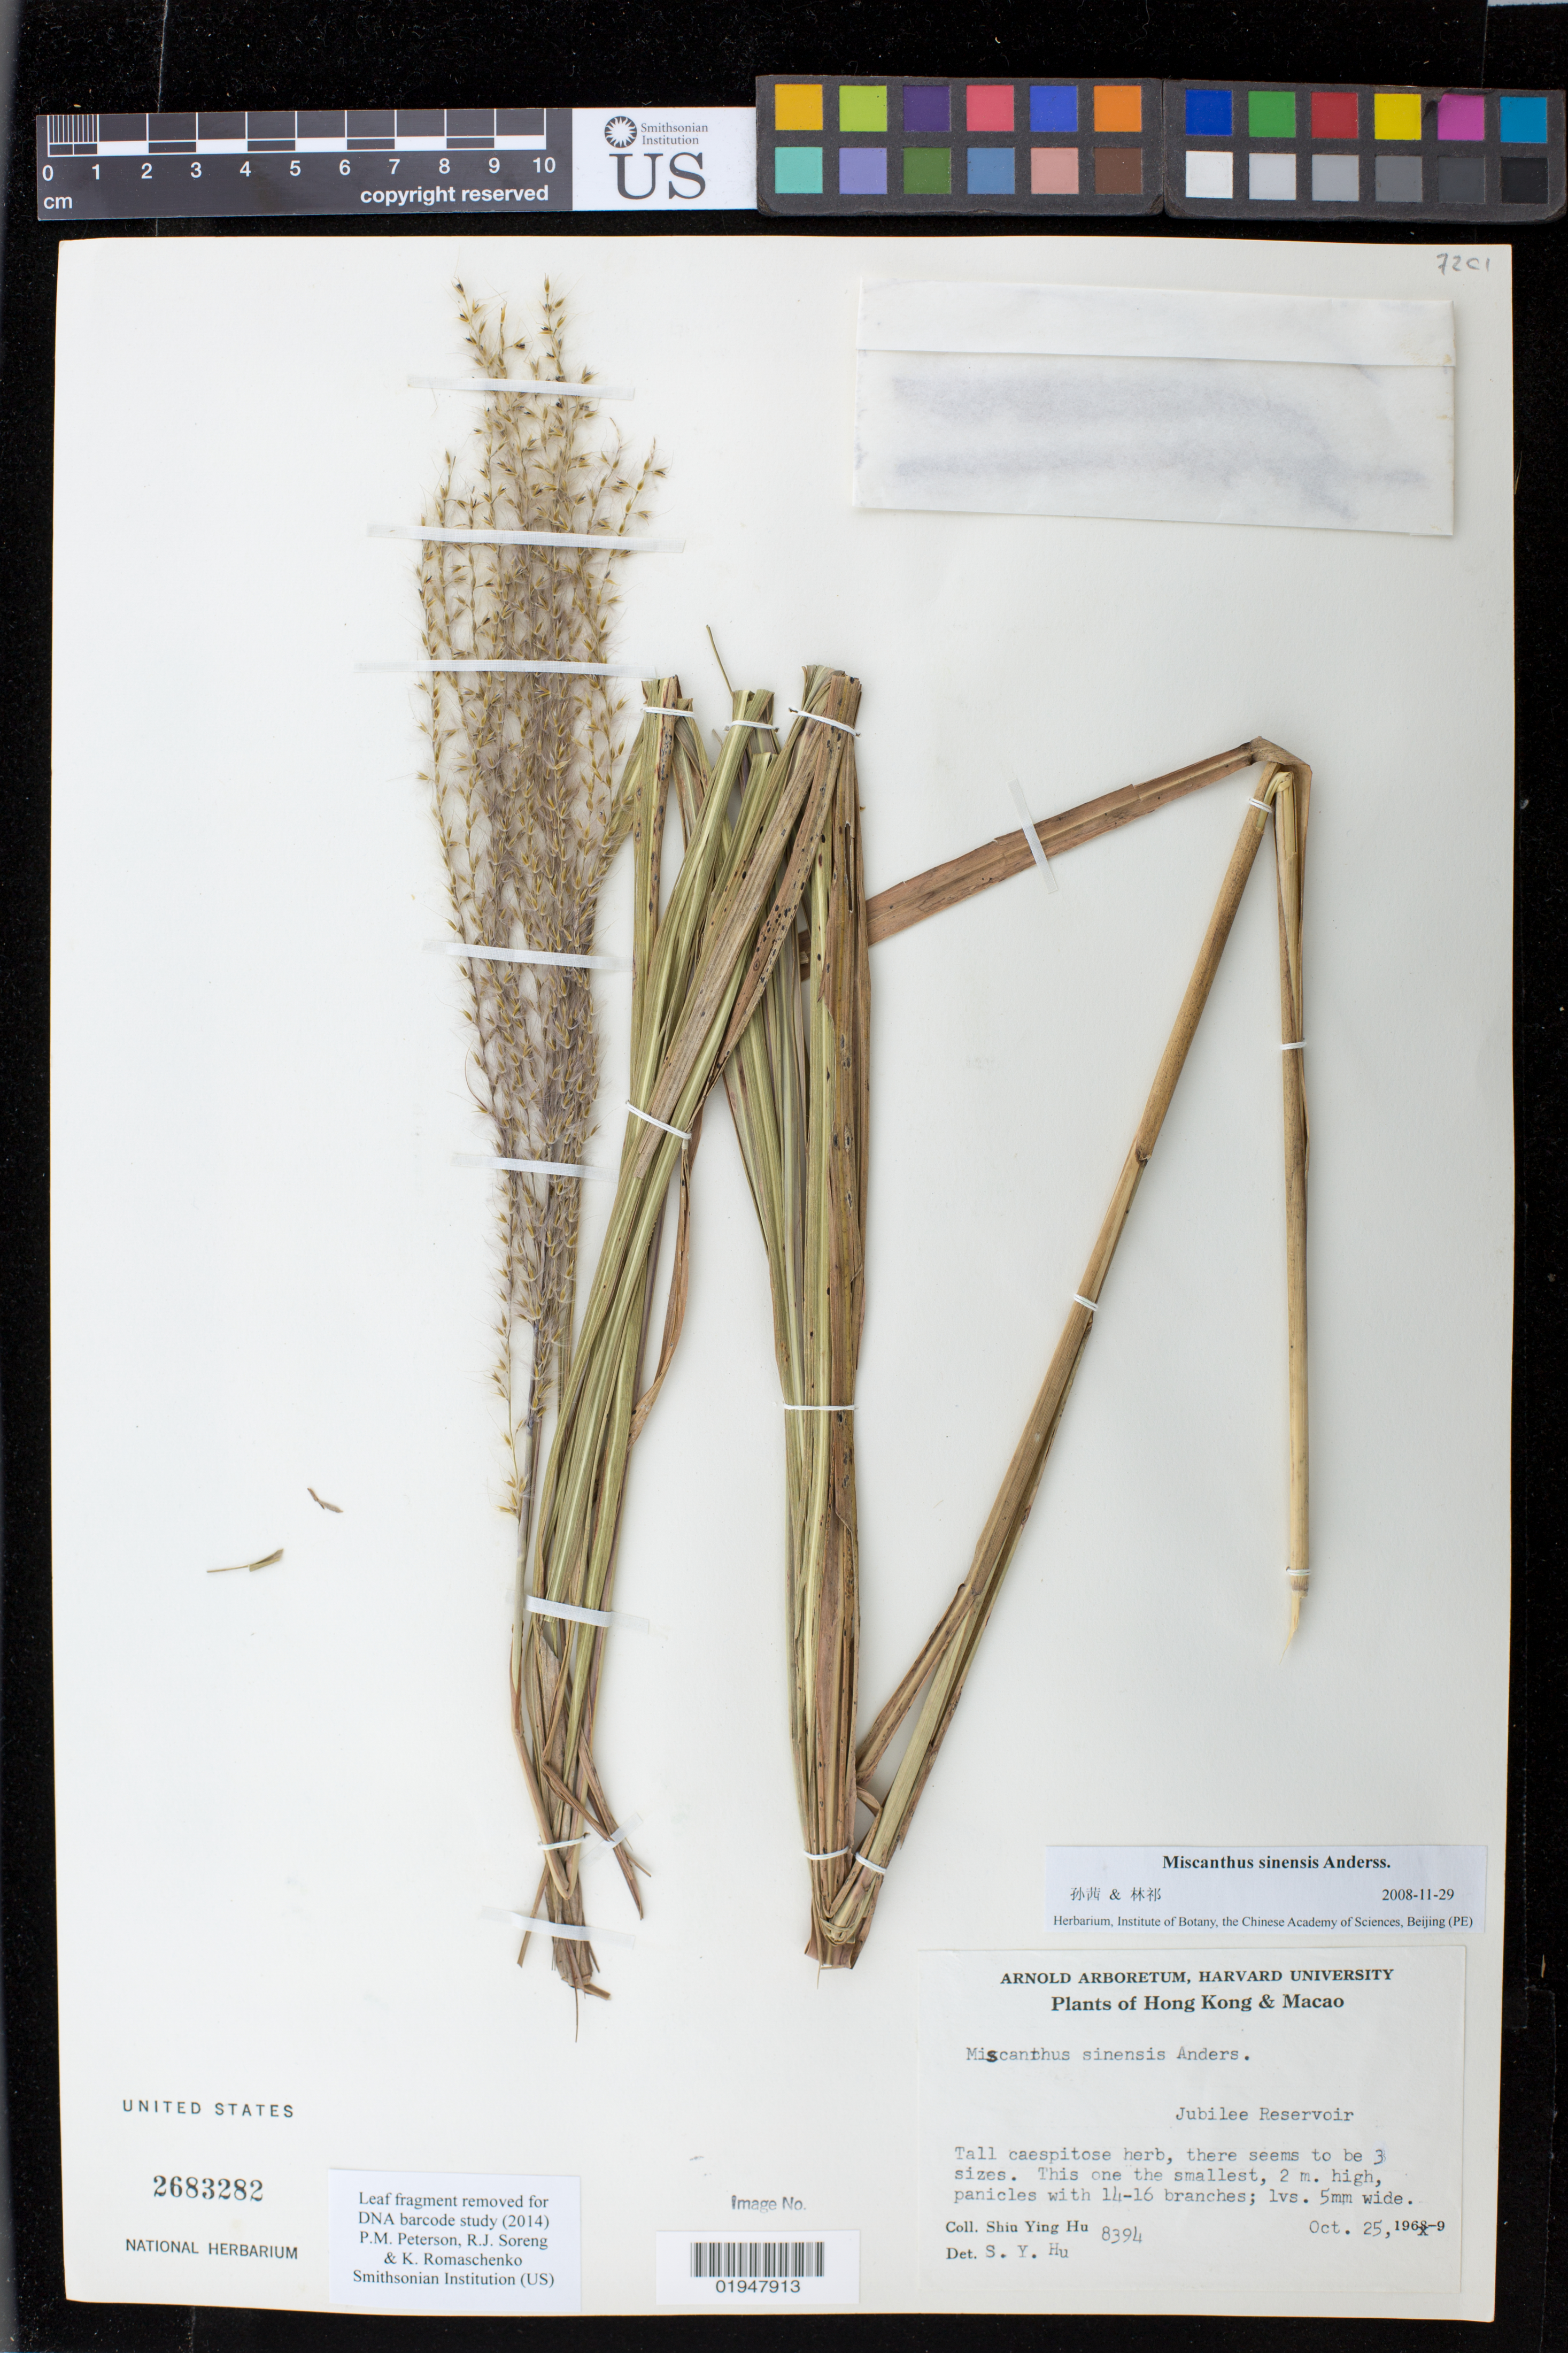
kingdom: Plantae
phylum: Tracheophyta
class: Liliopsida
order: Poales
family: Poaceae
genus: Miscanthus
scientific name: Miscanthus sinensis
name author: Andersson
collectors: S. Y. Hu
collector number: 8394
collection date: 1969-10-25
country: China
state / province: Hong Kong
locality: Jubilee Reservoir [Shing Mun Reservoir]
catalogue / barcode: US 2683282